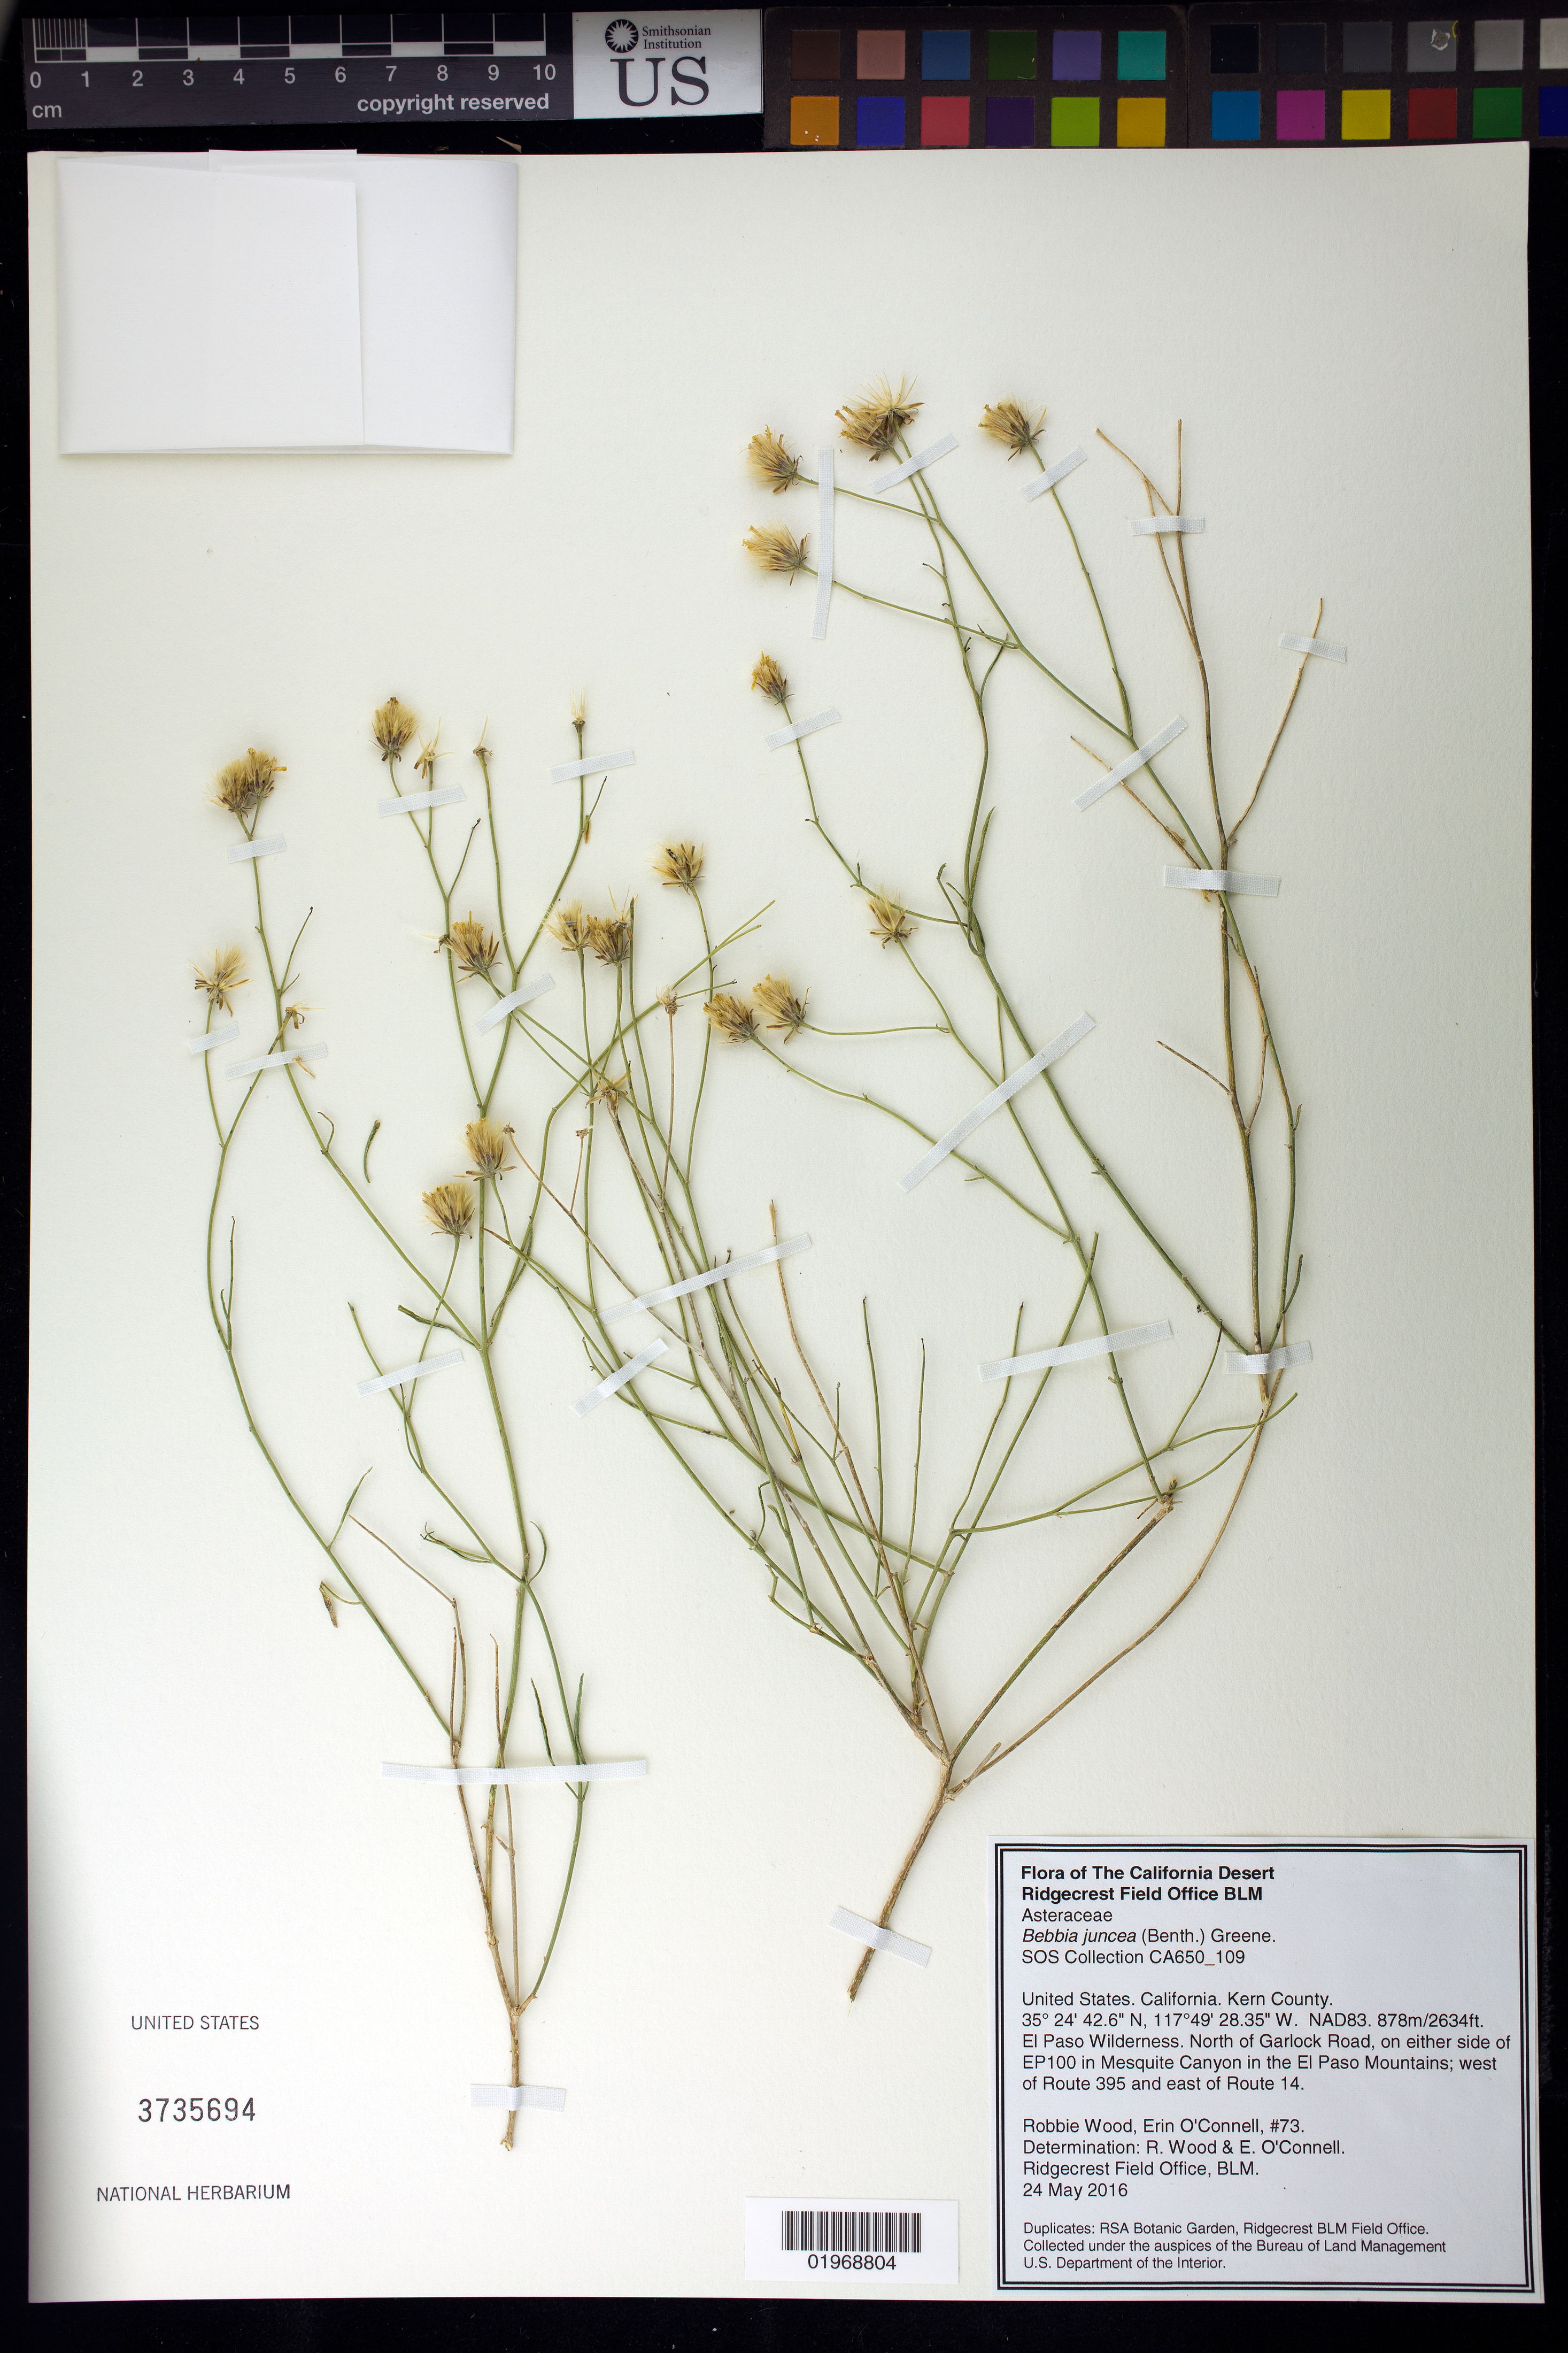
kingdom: Plantae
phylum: Tracheophyta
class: Magnoliopsida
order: Asterales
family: Asteraceae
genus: Bebbia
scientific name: Bebbia juncea var. juncea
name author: (Benth.) Greene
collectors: R. Wood & E. O'Connell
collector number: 73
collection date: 2016-05-24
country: United States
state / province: California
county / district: Kern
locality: El Paso Wilderness. N of Garlock Rd, EP 100 in Mesquite Canyon in the El paso Mts, W of Route 395 and E of Route 14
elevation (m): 878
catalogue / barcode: US 3735694